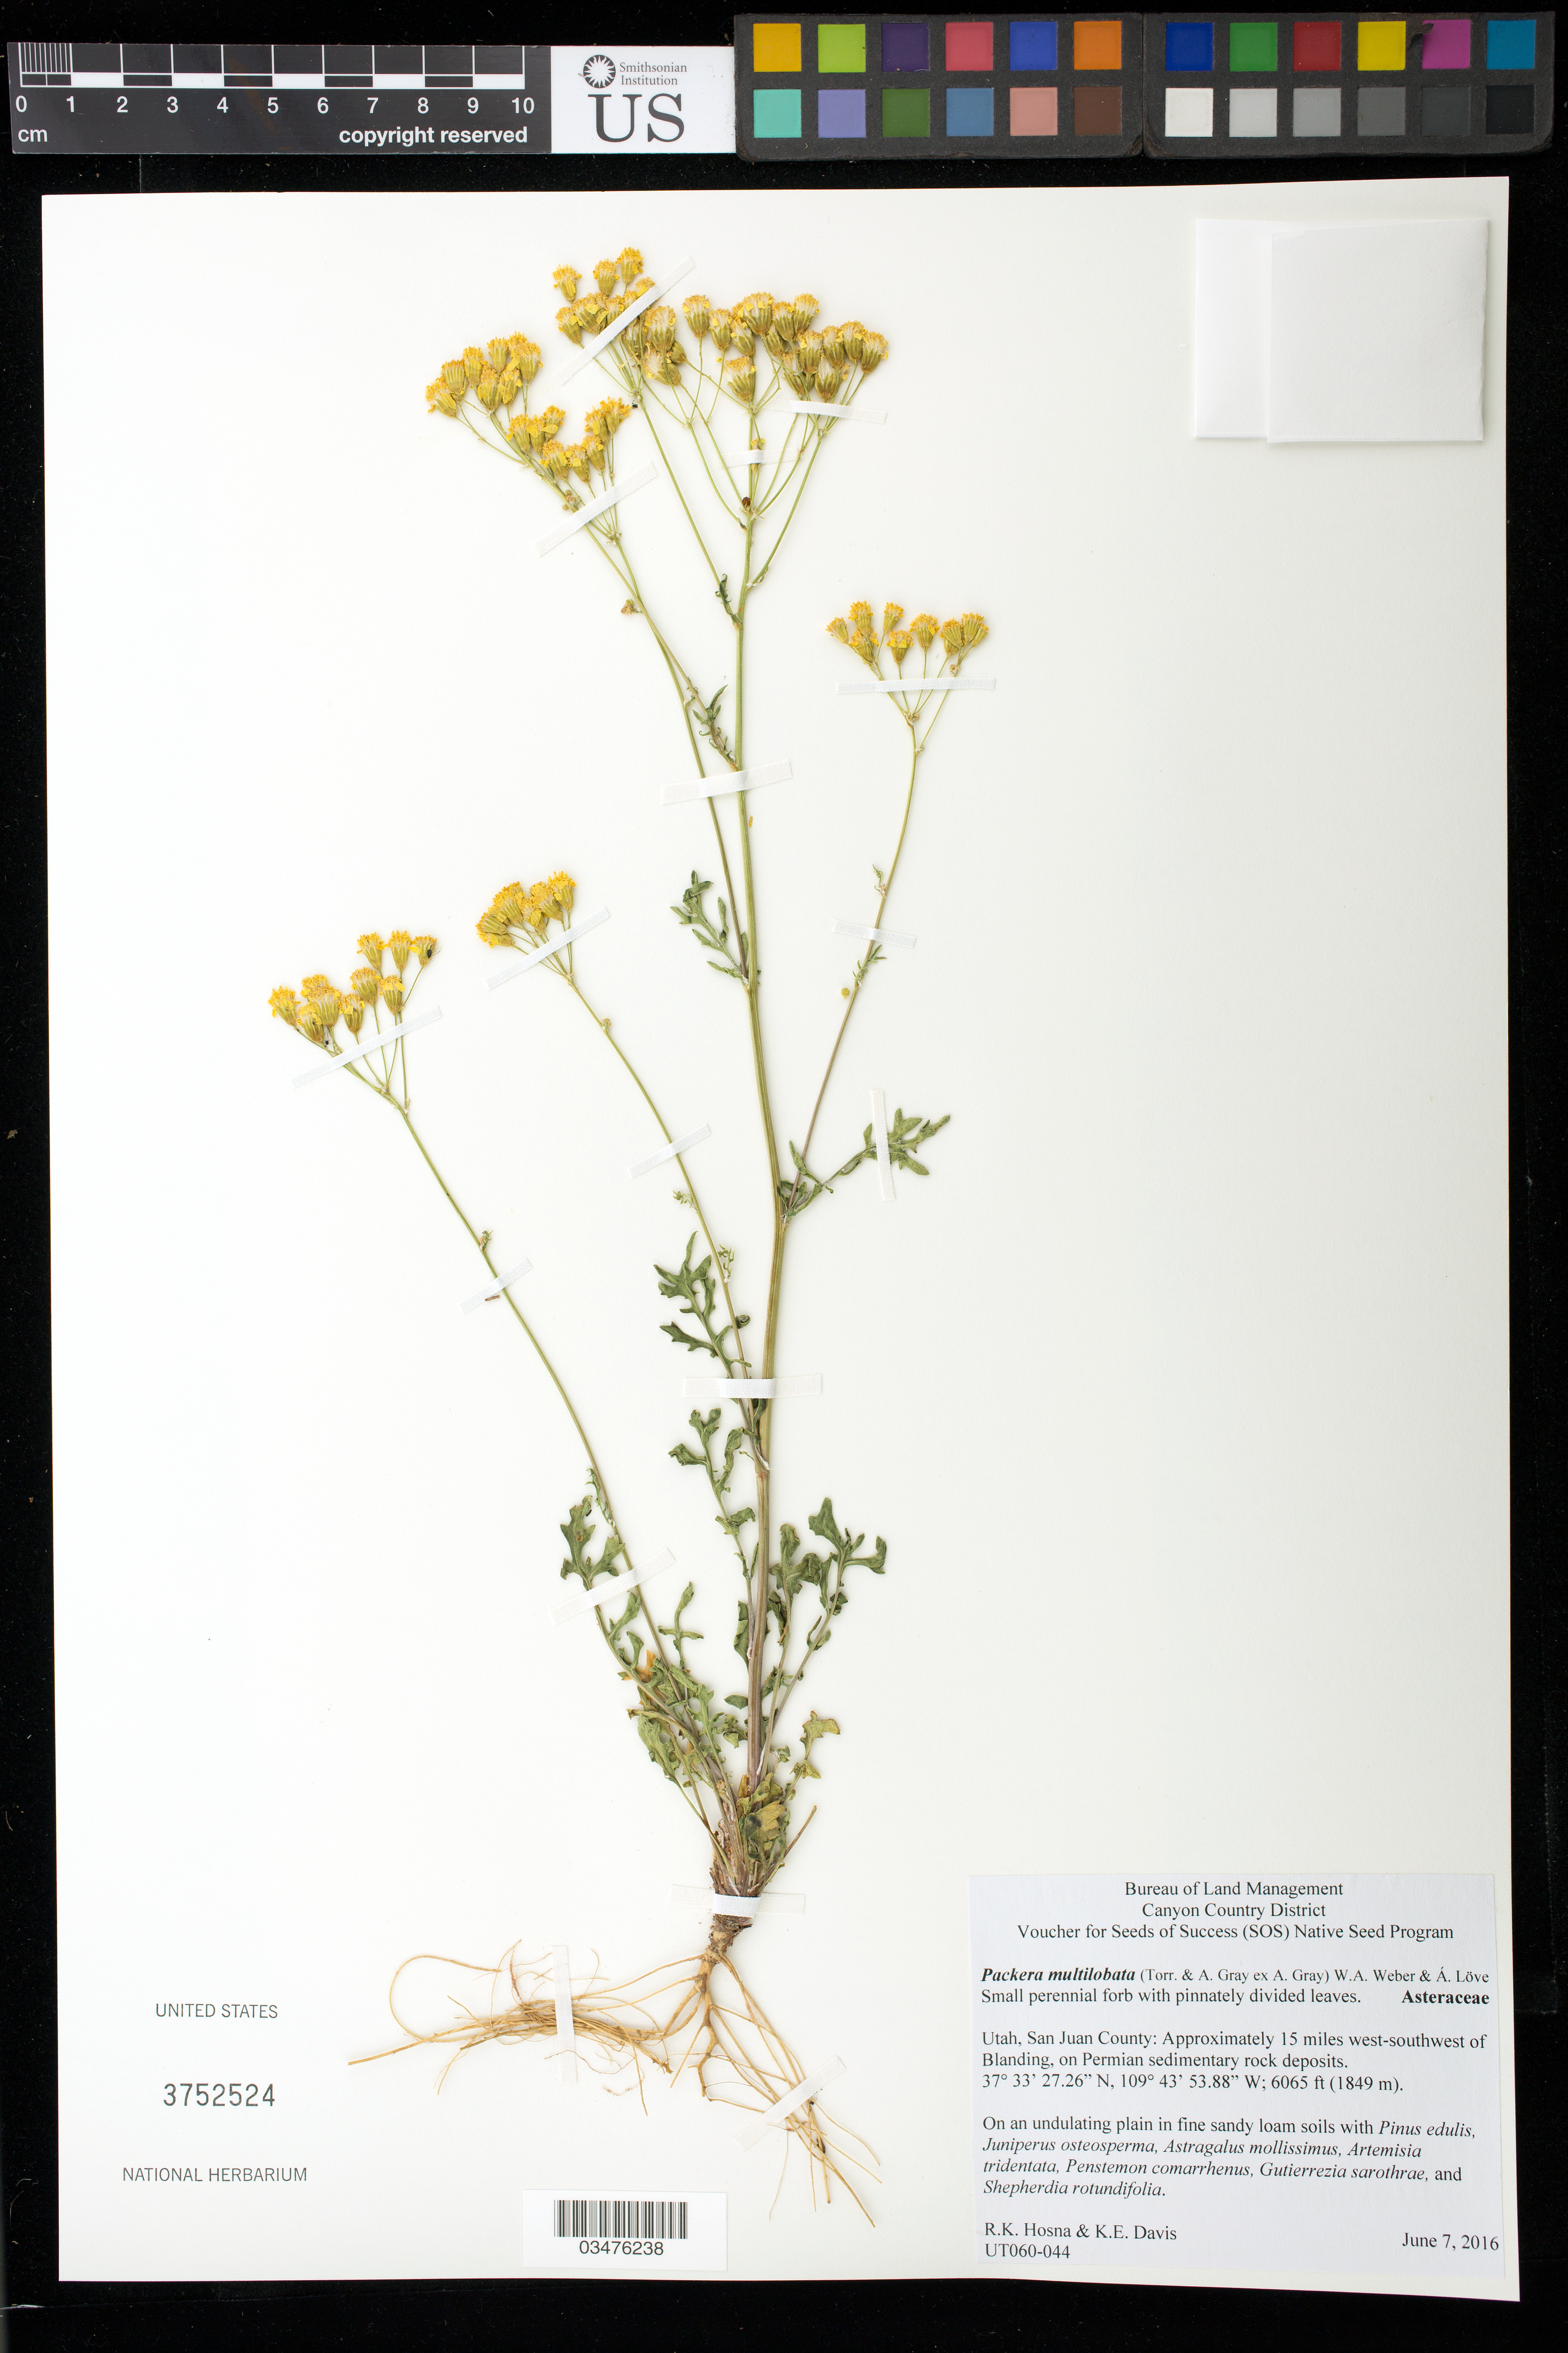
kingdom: Plantae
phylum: Tracheophyta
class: Magnoliopsida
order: Asterales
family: Asteraceae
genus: Packera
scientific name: Packera multilobata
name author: (Torr. & A. Gray) W.A. Weber & Á. Löve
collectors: R. Hosna & K. Davis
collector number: UT060-044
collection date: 2016-06-07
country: United States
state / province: Utah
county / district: San Juan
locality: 15 mi. WSW of Blanding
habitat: Permian sedimentary rock deposits, undulating plain in fine sandy loam soils.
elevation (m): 1849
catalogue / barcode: US 3752524